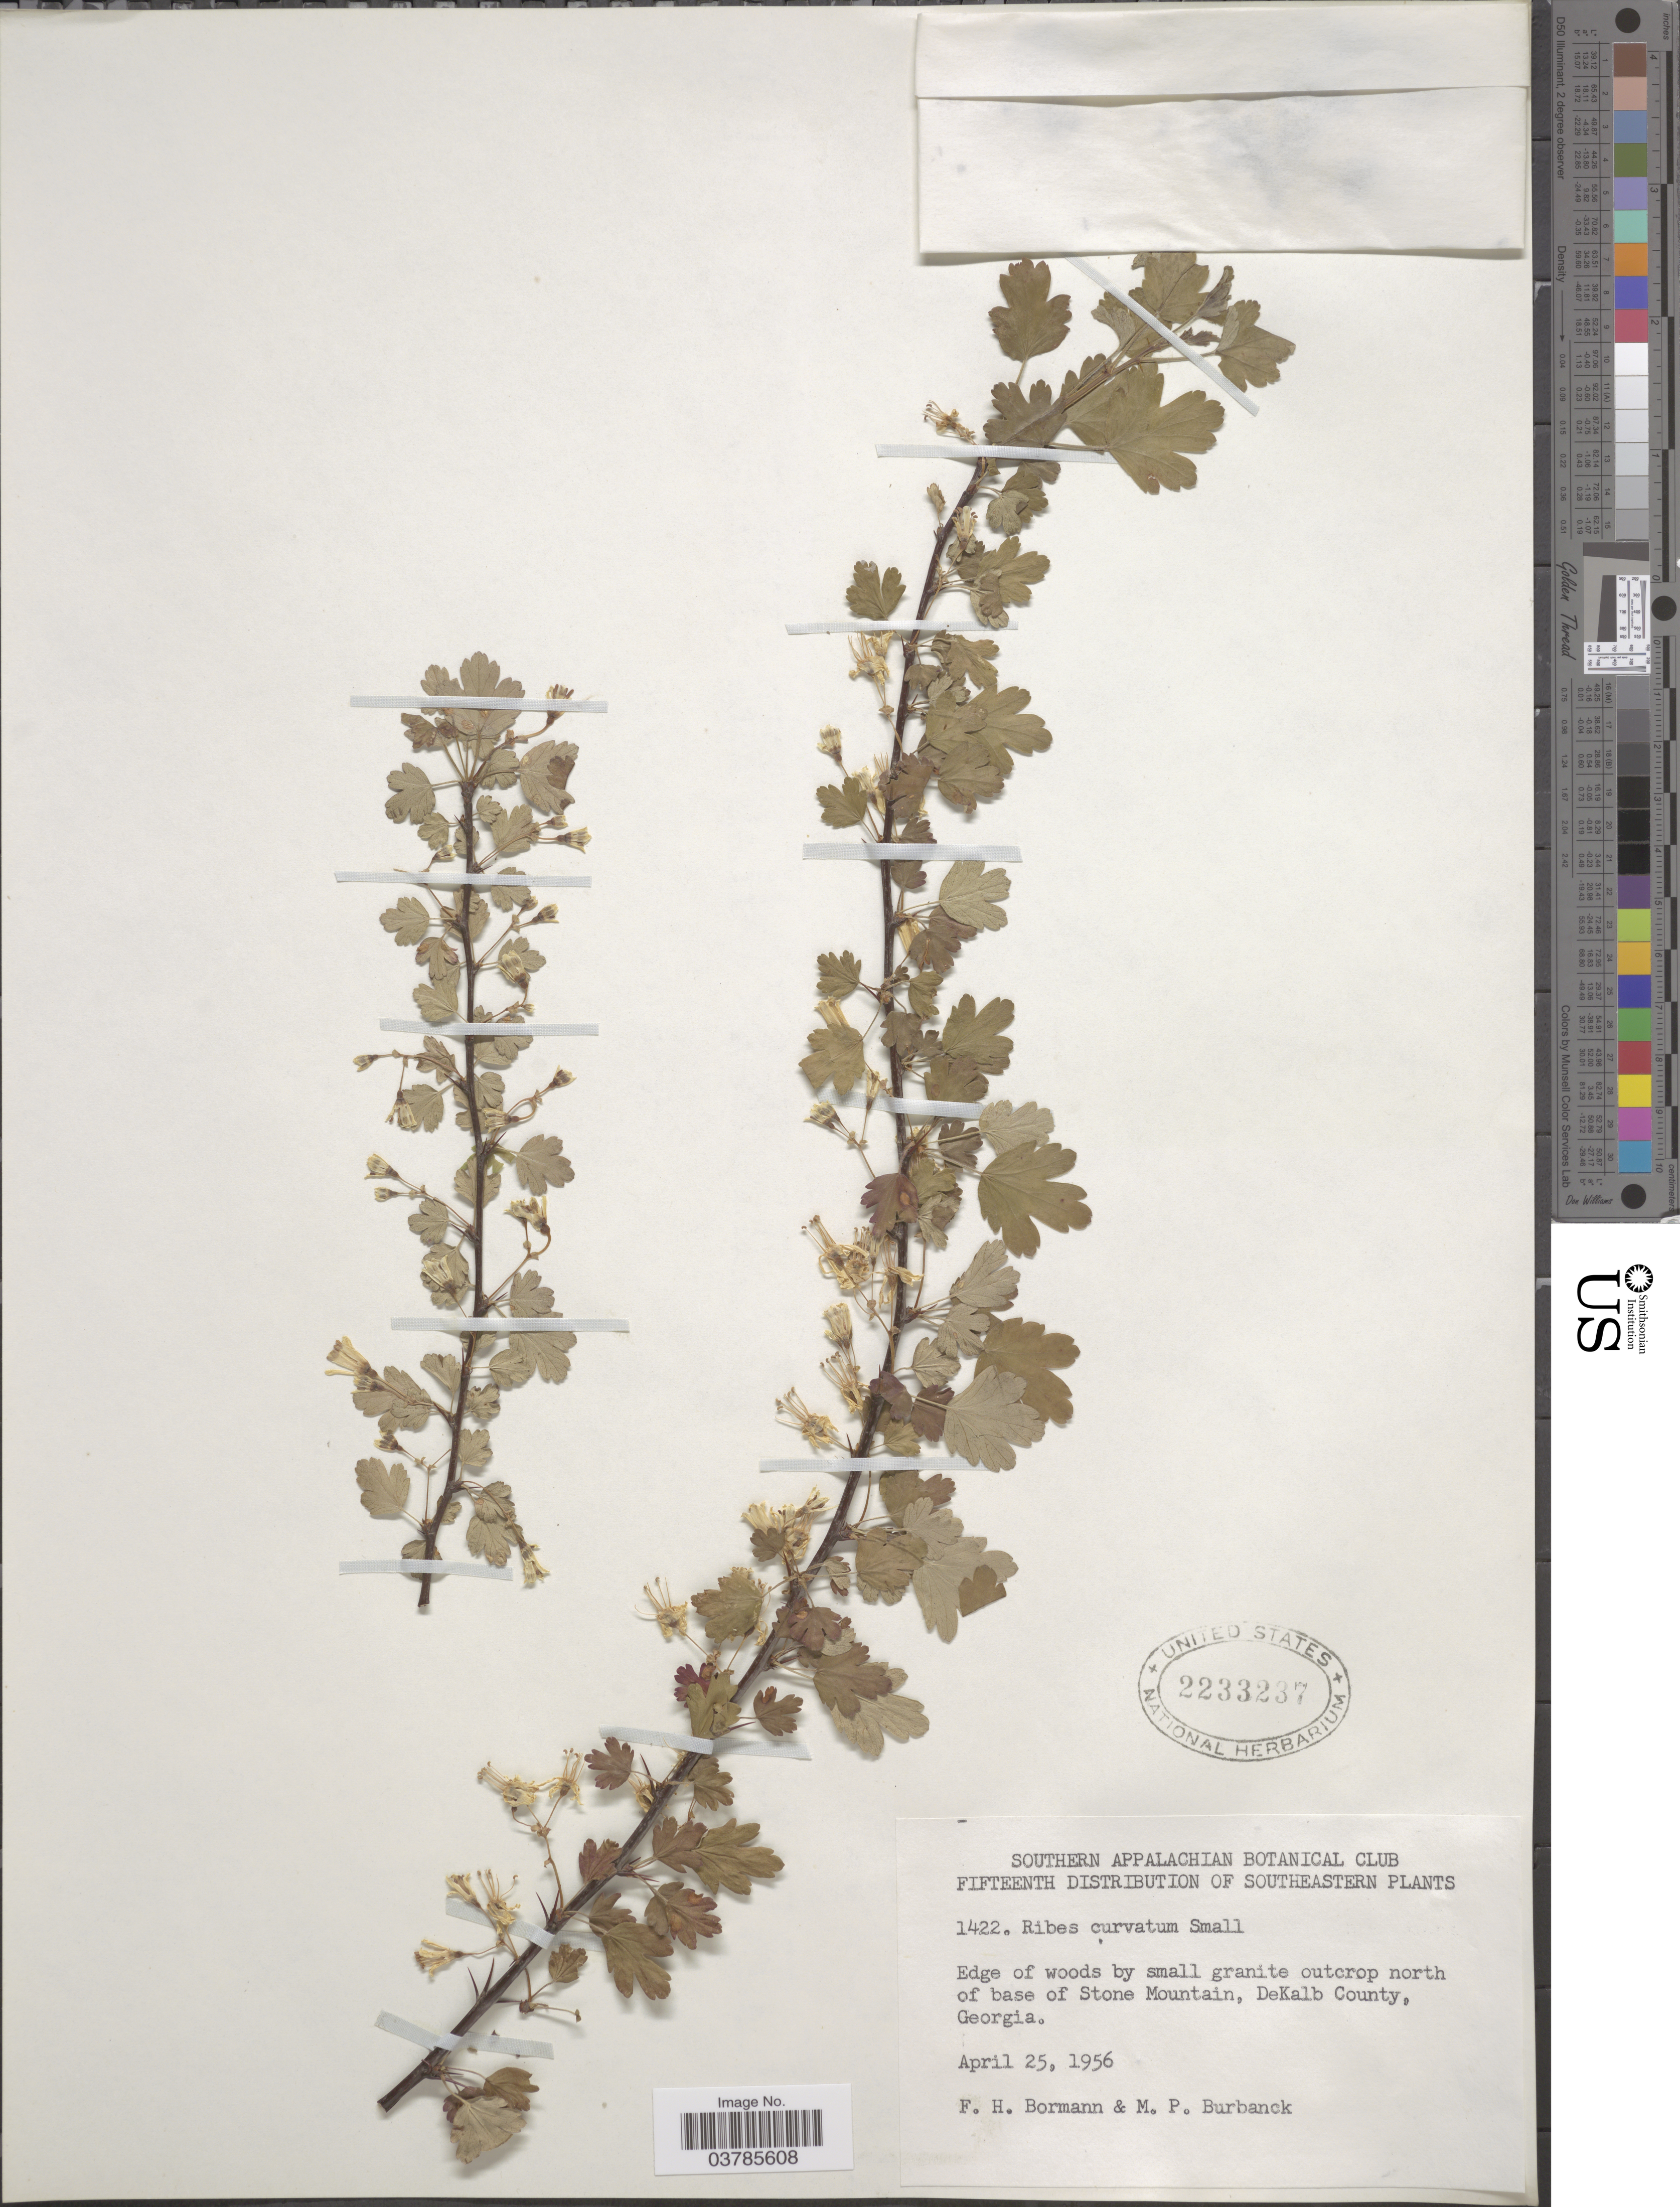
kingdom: Plantae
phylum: Tracheophyta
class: Magnoliopsida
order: Saxifragales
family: Grossulariaceae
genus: Ribes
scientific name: Ribes curvatum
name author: Small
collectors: F. Bormann & M. Burbanck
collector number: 1422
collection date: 1956-04-25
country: United States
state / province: Georgia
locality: Southeastern. North of base of Stone Mountain, DeKalb County.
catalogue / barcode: US 2233237